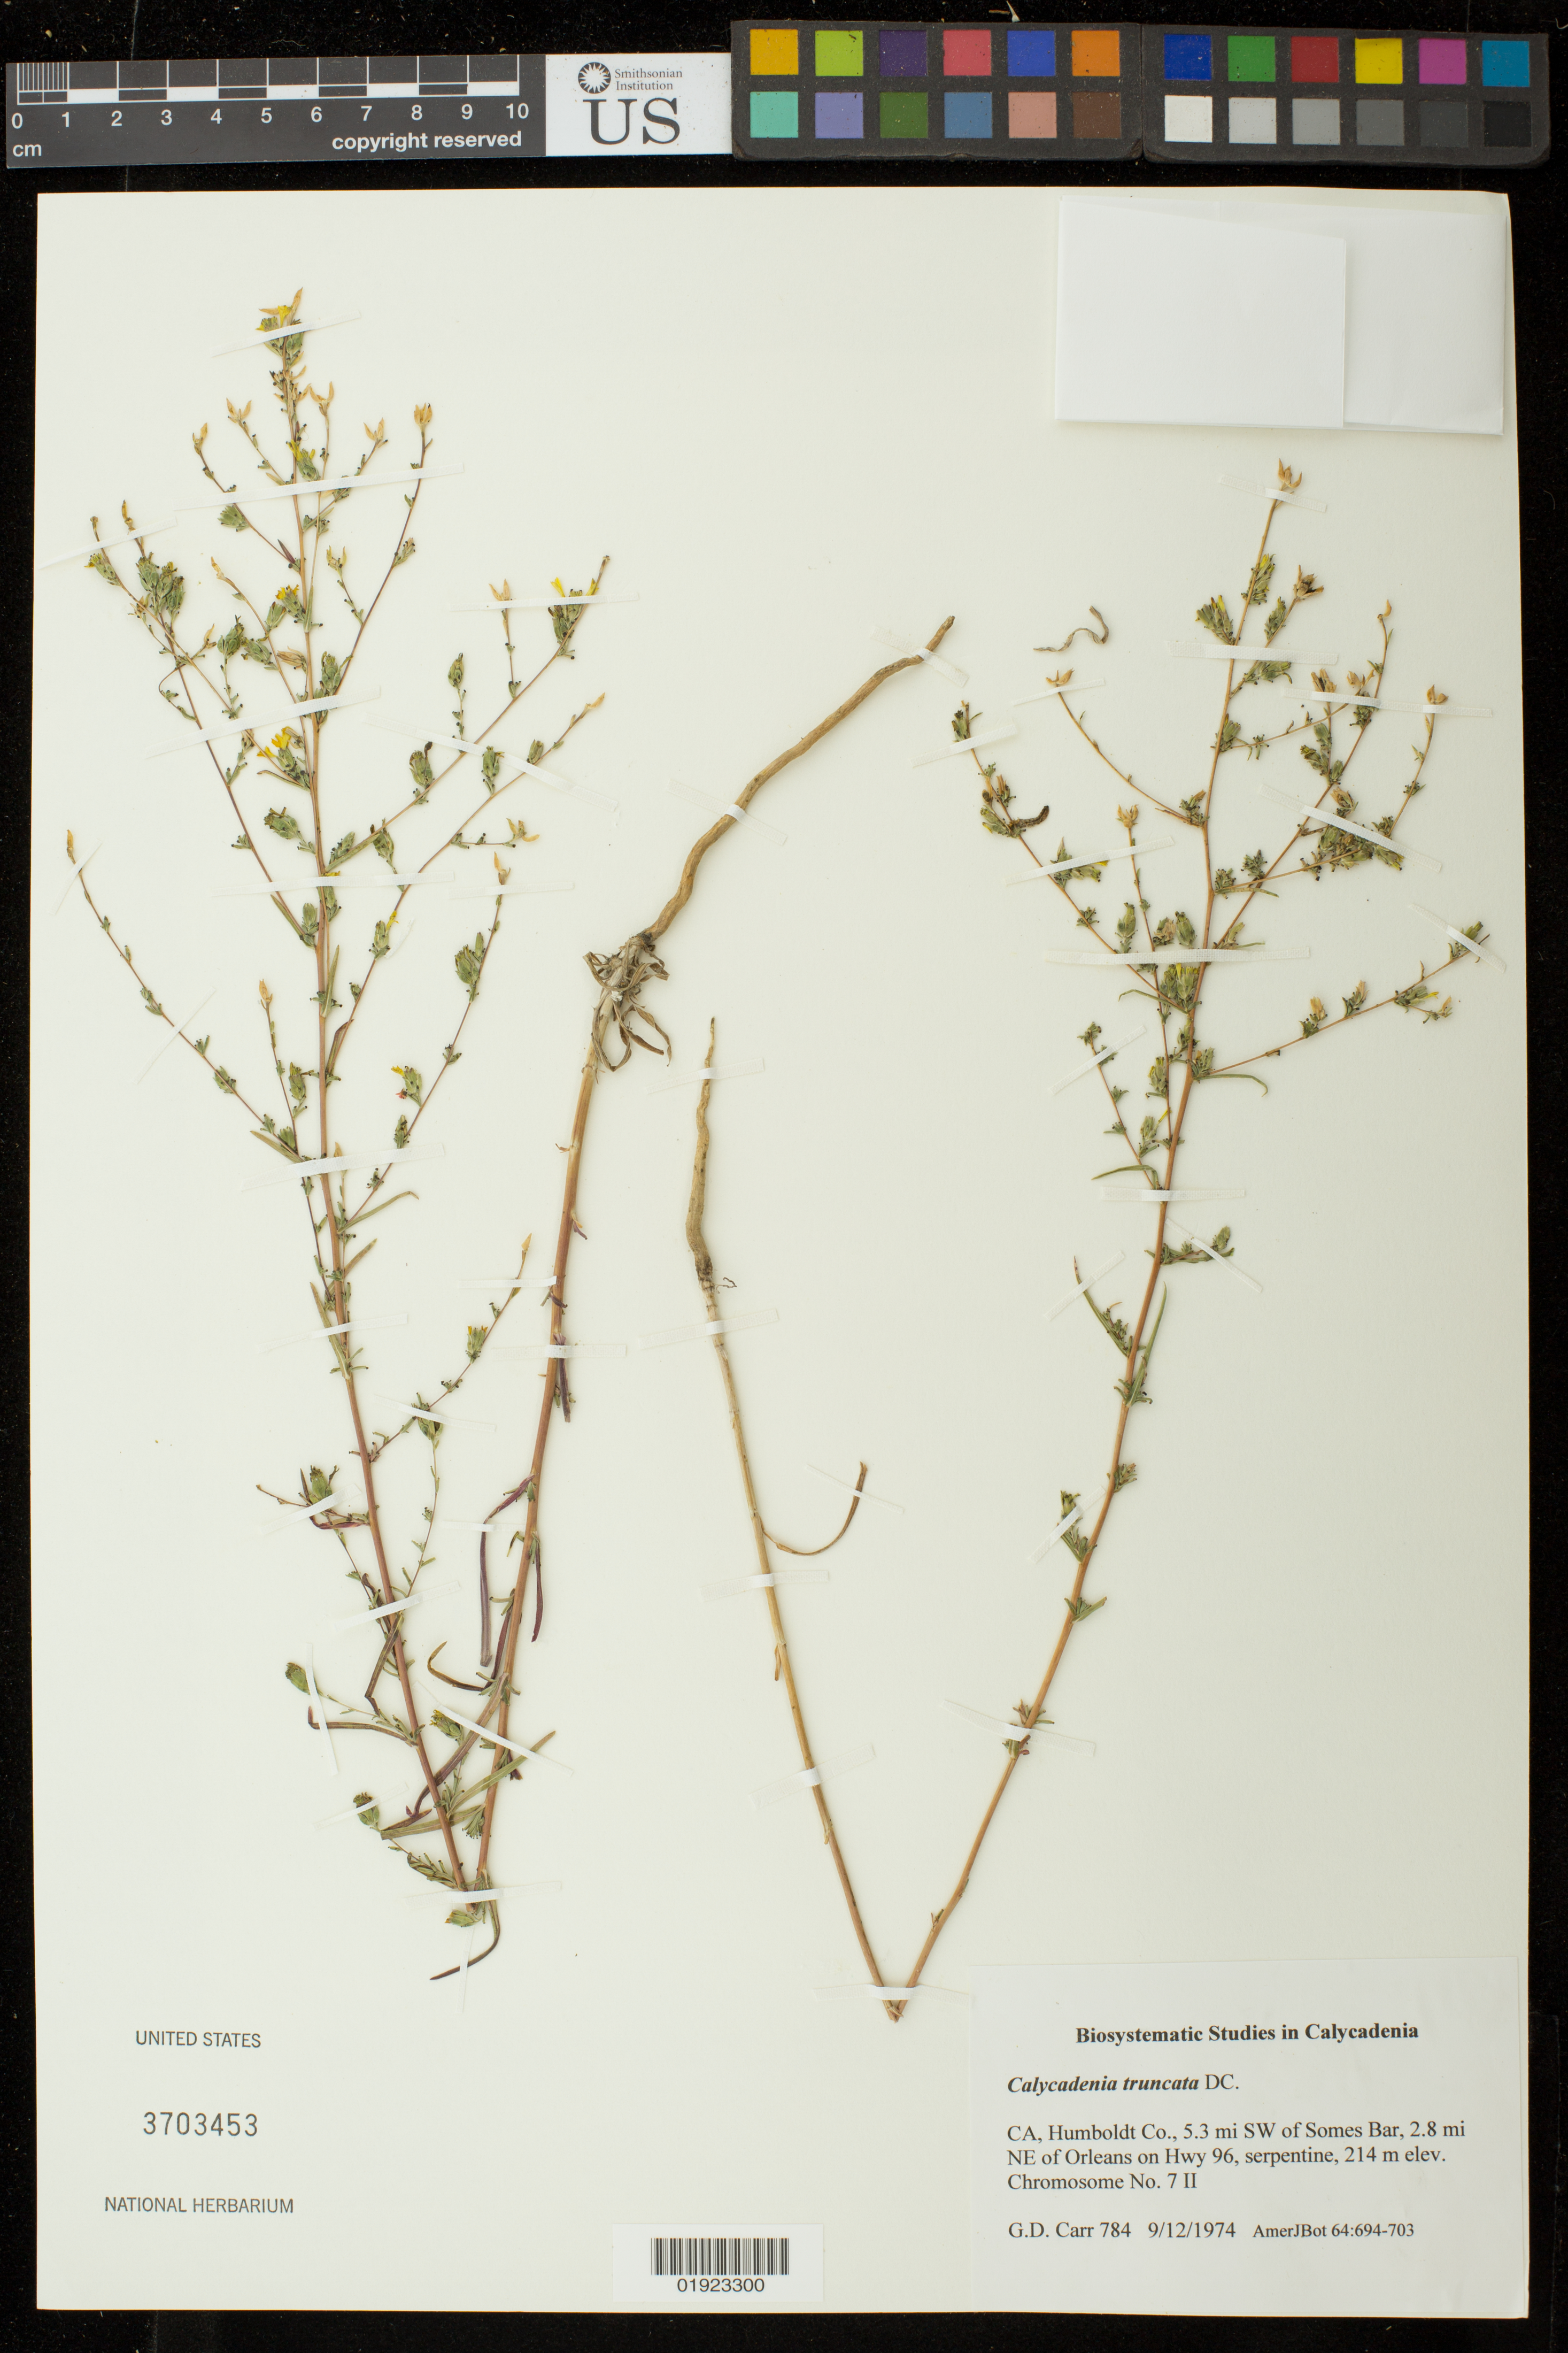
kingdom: Plantae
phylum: Tracheophyta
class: Magnoliopsida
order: Asterales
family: Asteraceae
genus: Calycadenia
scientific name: Calycadenia truncata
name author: DC.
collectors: G. D. Carr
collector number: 784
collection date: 1974-09-12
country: United States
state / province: California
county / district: Humboldt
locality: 5.3 mi SW of Somes Bar, 2.8 mi NE of Orleans on Hwy 96.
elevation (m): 214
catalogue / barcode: US 3703453